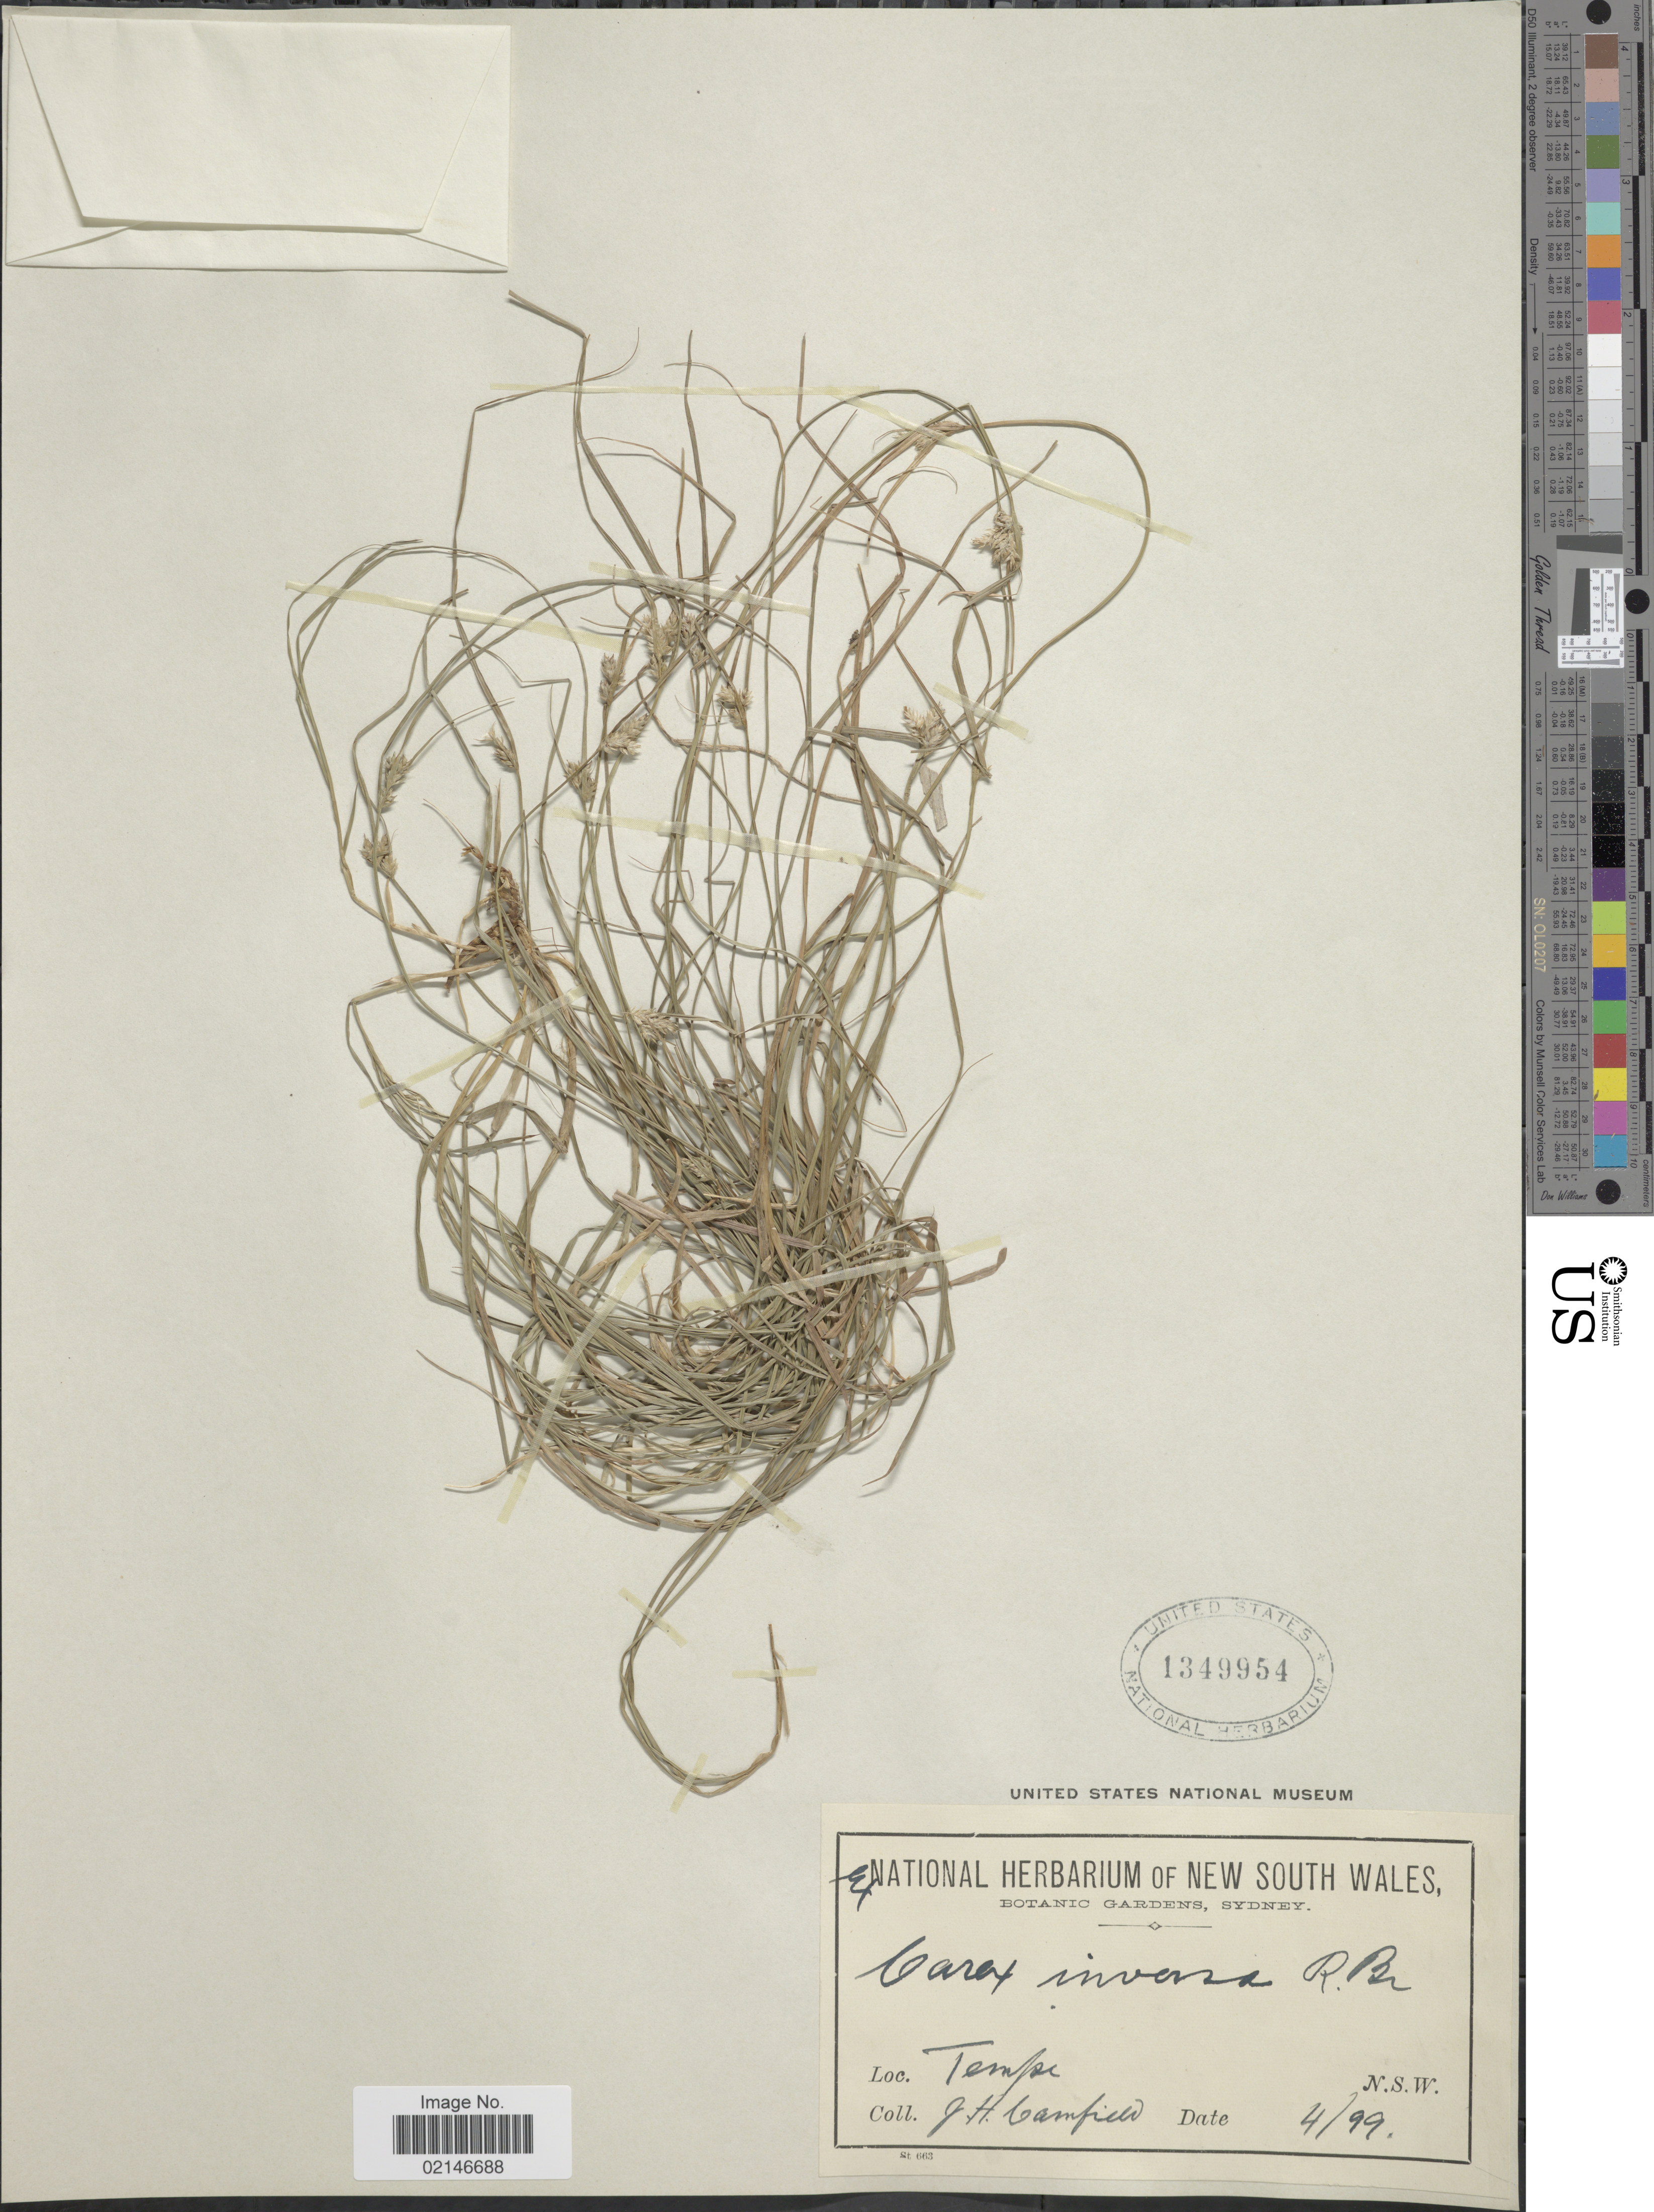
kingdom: Plantae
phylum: Tracheophyta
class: Liliopsida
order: Poales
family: Cyperaceae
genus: Carex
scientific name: Carex inversa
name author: R. Br.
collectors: J. Camfield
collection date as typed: Transcribed d/m/y: /4/99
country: Australia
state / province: New South Wales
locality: Tempe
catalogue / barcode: US 1349954